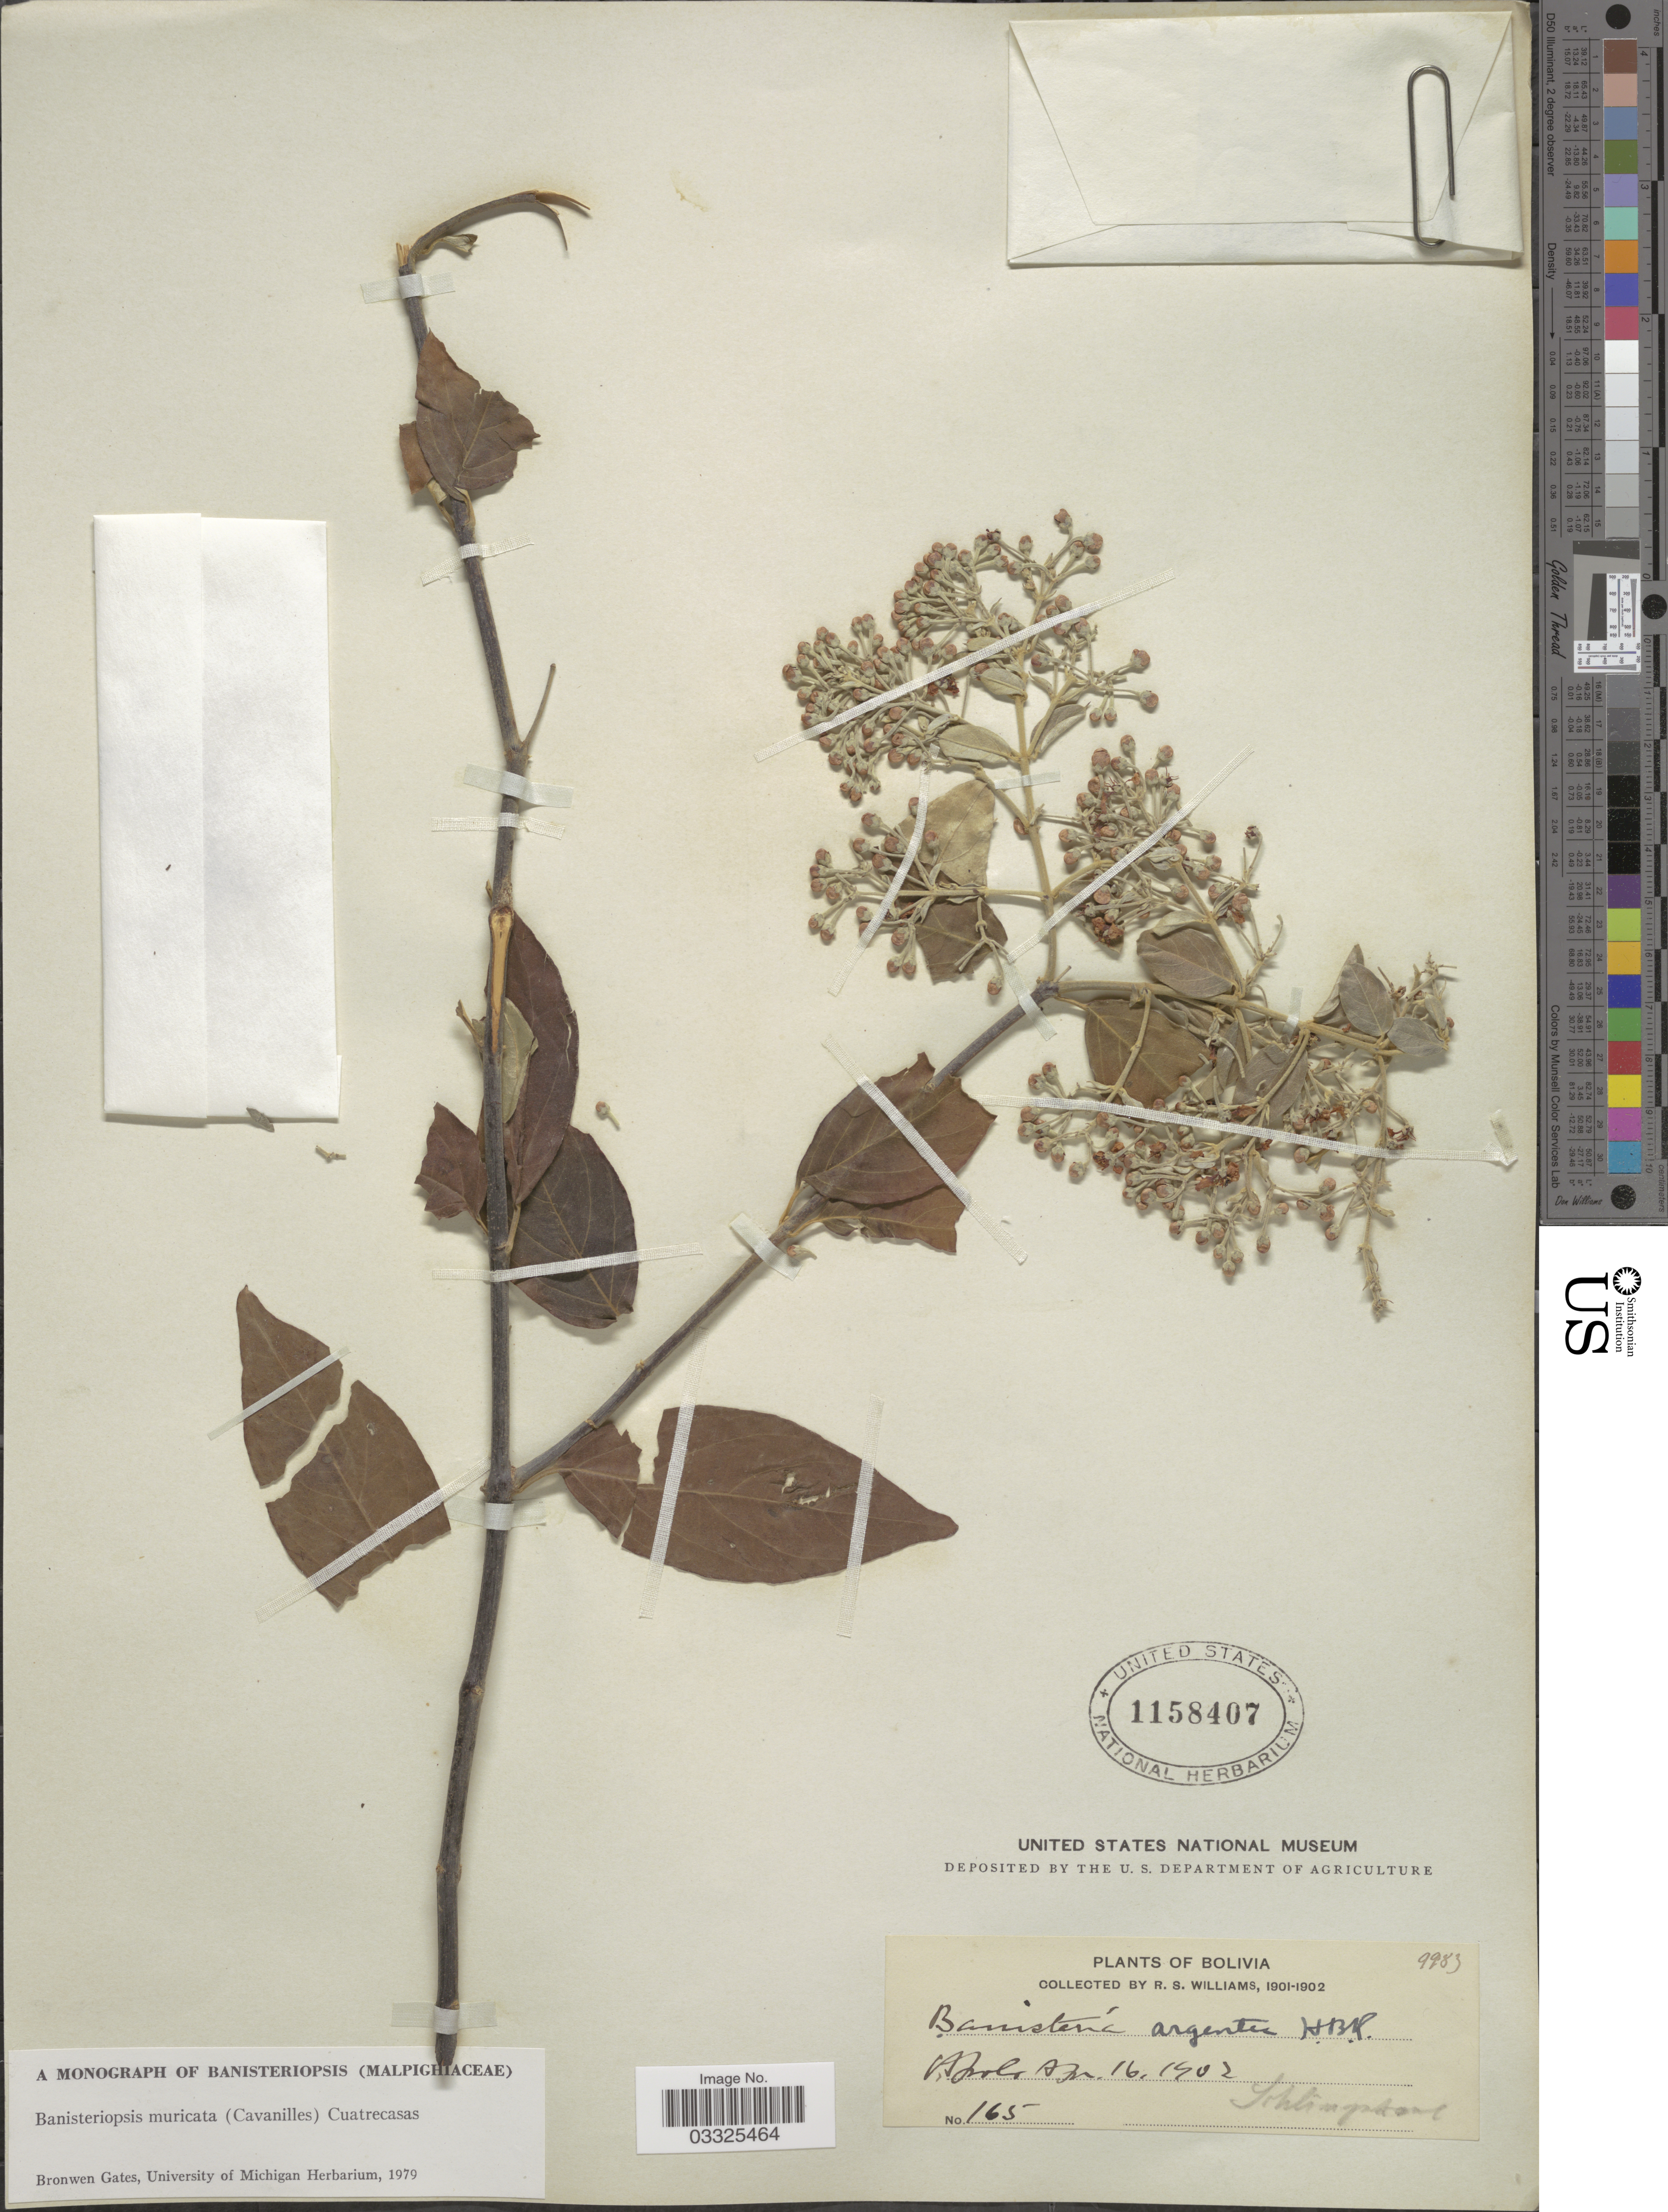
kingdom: Plantae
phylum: Tracheophyta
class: Magnoliopsida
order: Malpighiales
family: Malpighiaceae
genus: Banisteriopsis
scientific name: Banisteriopsis muricata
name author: (Cav.) Cuatrec.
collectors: R. S. Williams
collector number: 165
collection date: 1902-04-16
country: Bolivia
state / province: La Paz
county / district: Franz Tamayo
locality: Apolo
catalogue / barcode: US 1158407